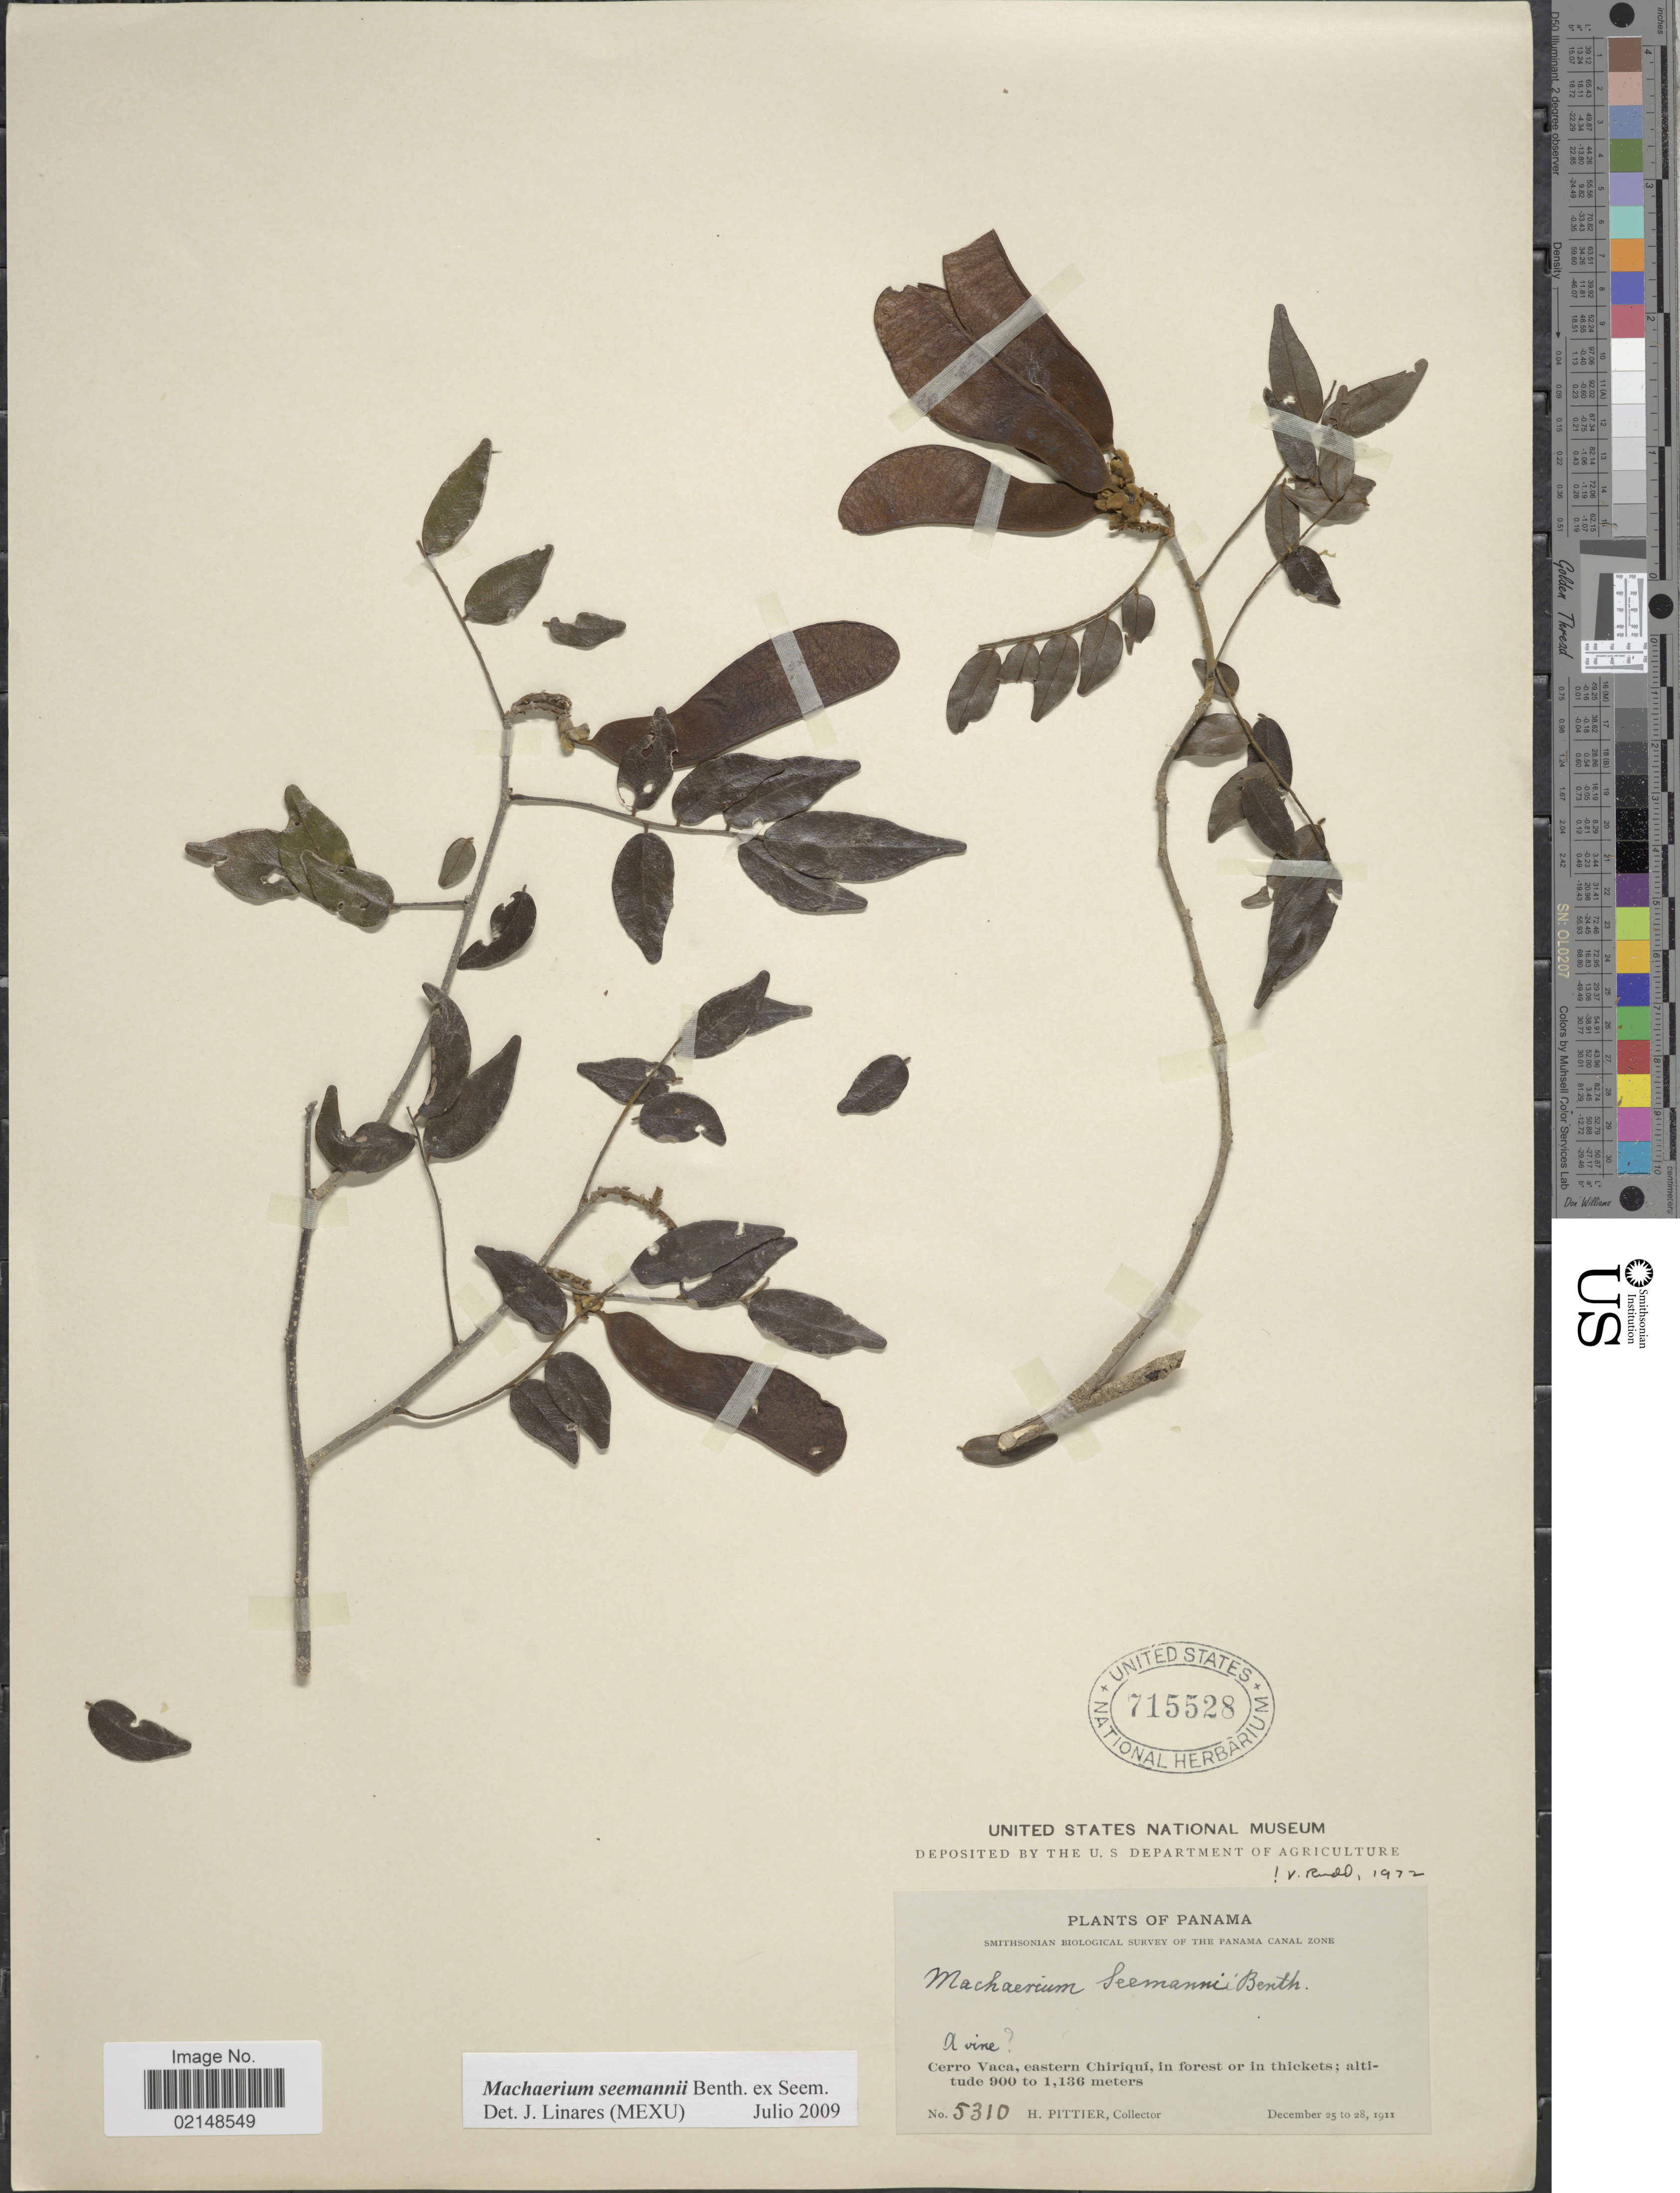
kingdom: Plantae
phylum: Tracheophyta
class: Magnoliopsida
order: Fabales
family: Fabaceae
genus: Machaerium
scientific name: Machaerium seemanni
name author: Benth. in Seem.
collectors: H. F. Pittier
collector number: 5310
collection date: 1911-12-25/1911-12-28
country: Panama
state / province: Chiriqui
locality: Cerro Vaca, eastern Chiriqui, in forest or in thickets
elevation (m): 900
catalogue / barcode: US 715528